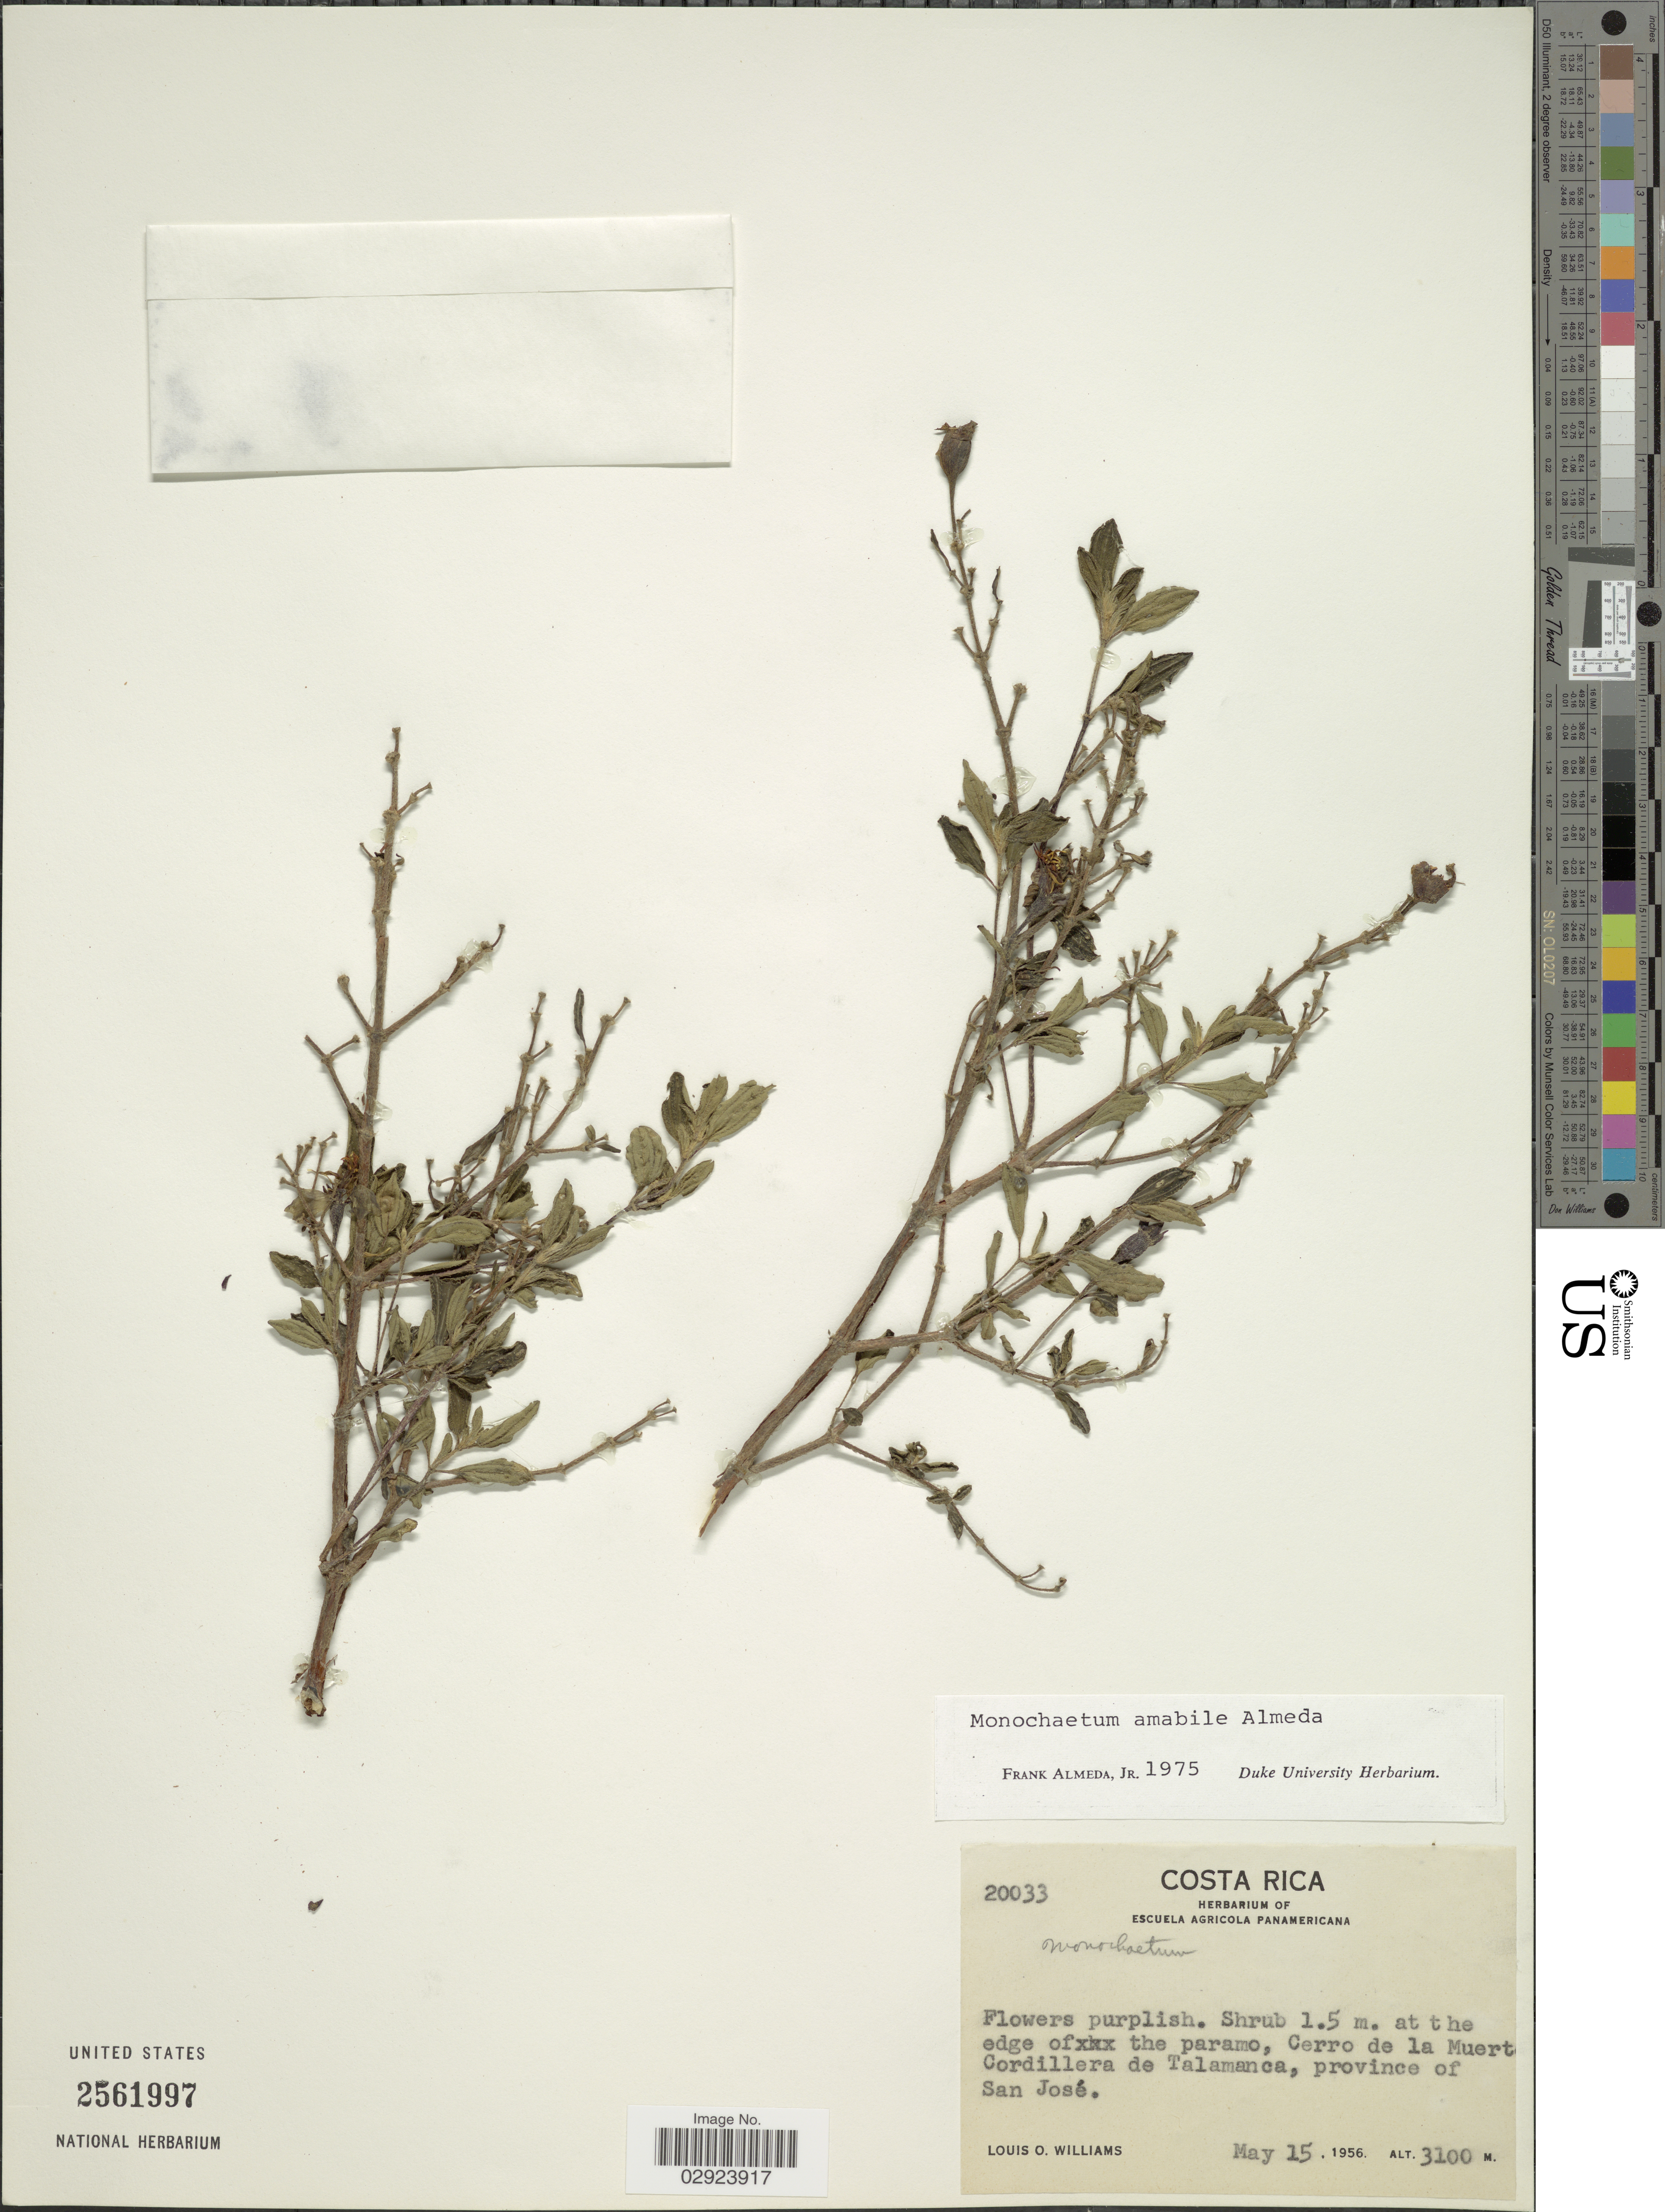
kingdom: Plantae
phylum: Tracheophyta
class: Magnoliopsida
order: Myrtales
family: Melastomataceae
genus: Monochaetum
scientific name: Monochaetum amabile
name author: Almeda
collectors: L. O. Williams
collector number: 20033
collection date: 1956-05-15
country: Costa Rica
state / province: San José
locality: At the edge of the paramo, Cerro de la Muert Cordillera de Talamanca, province of San José.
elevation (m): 3100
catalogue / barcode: US 2561997